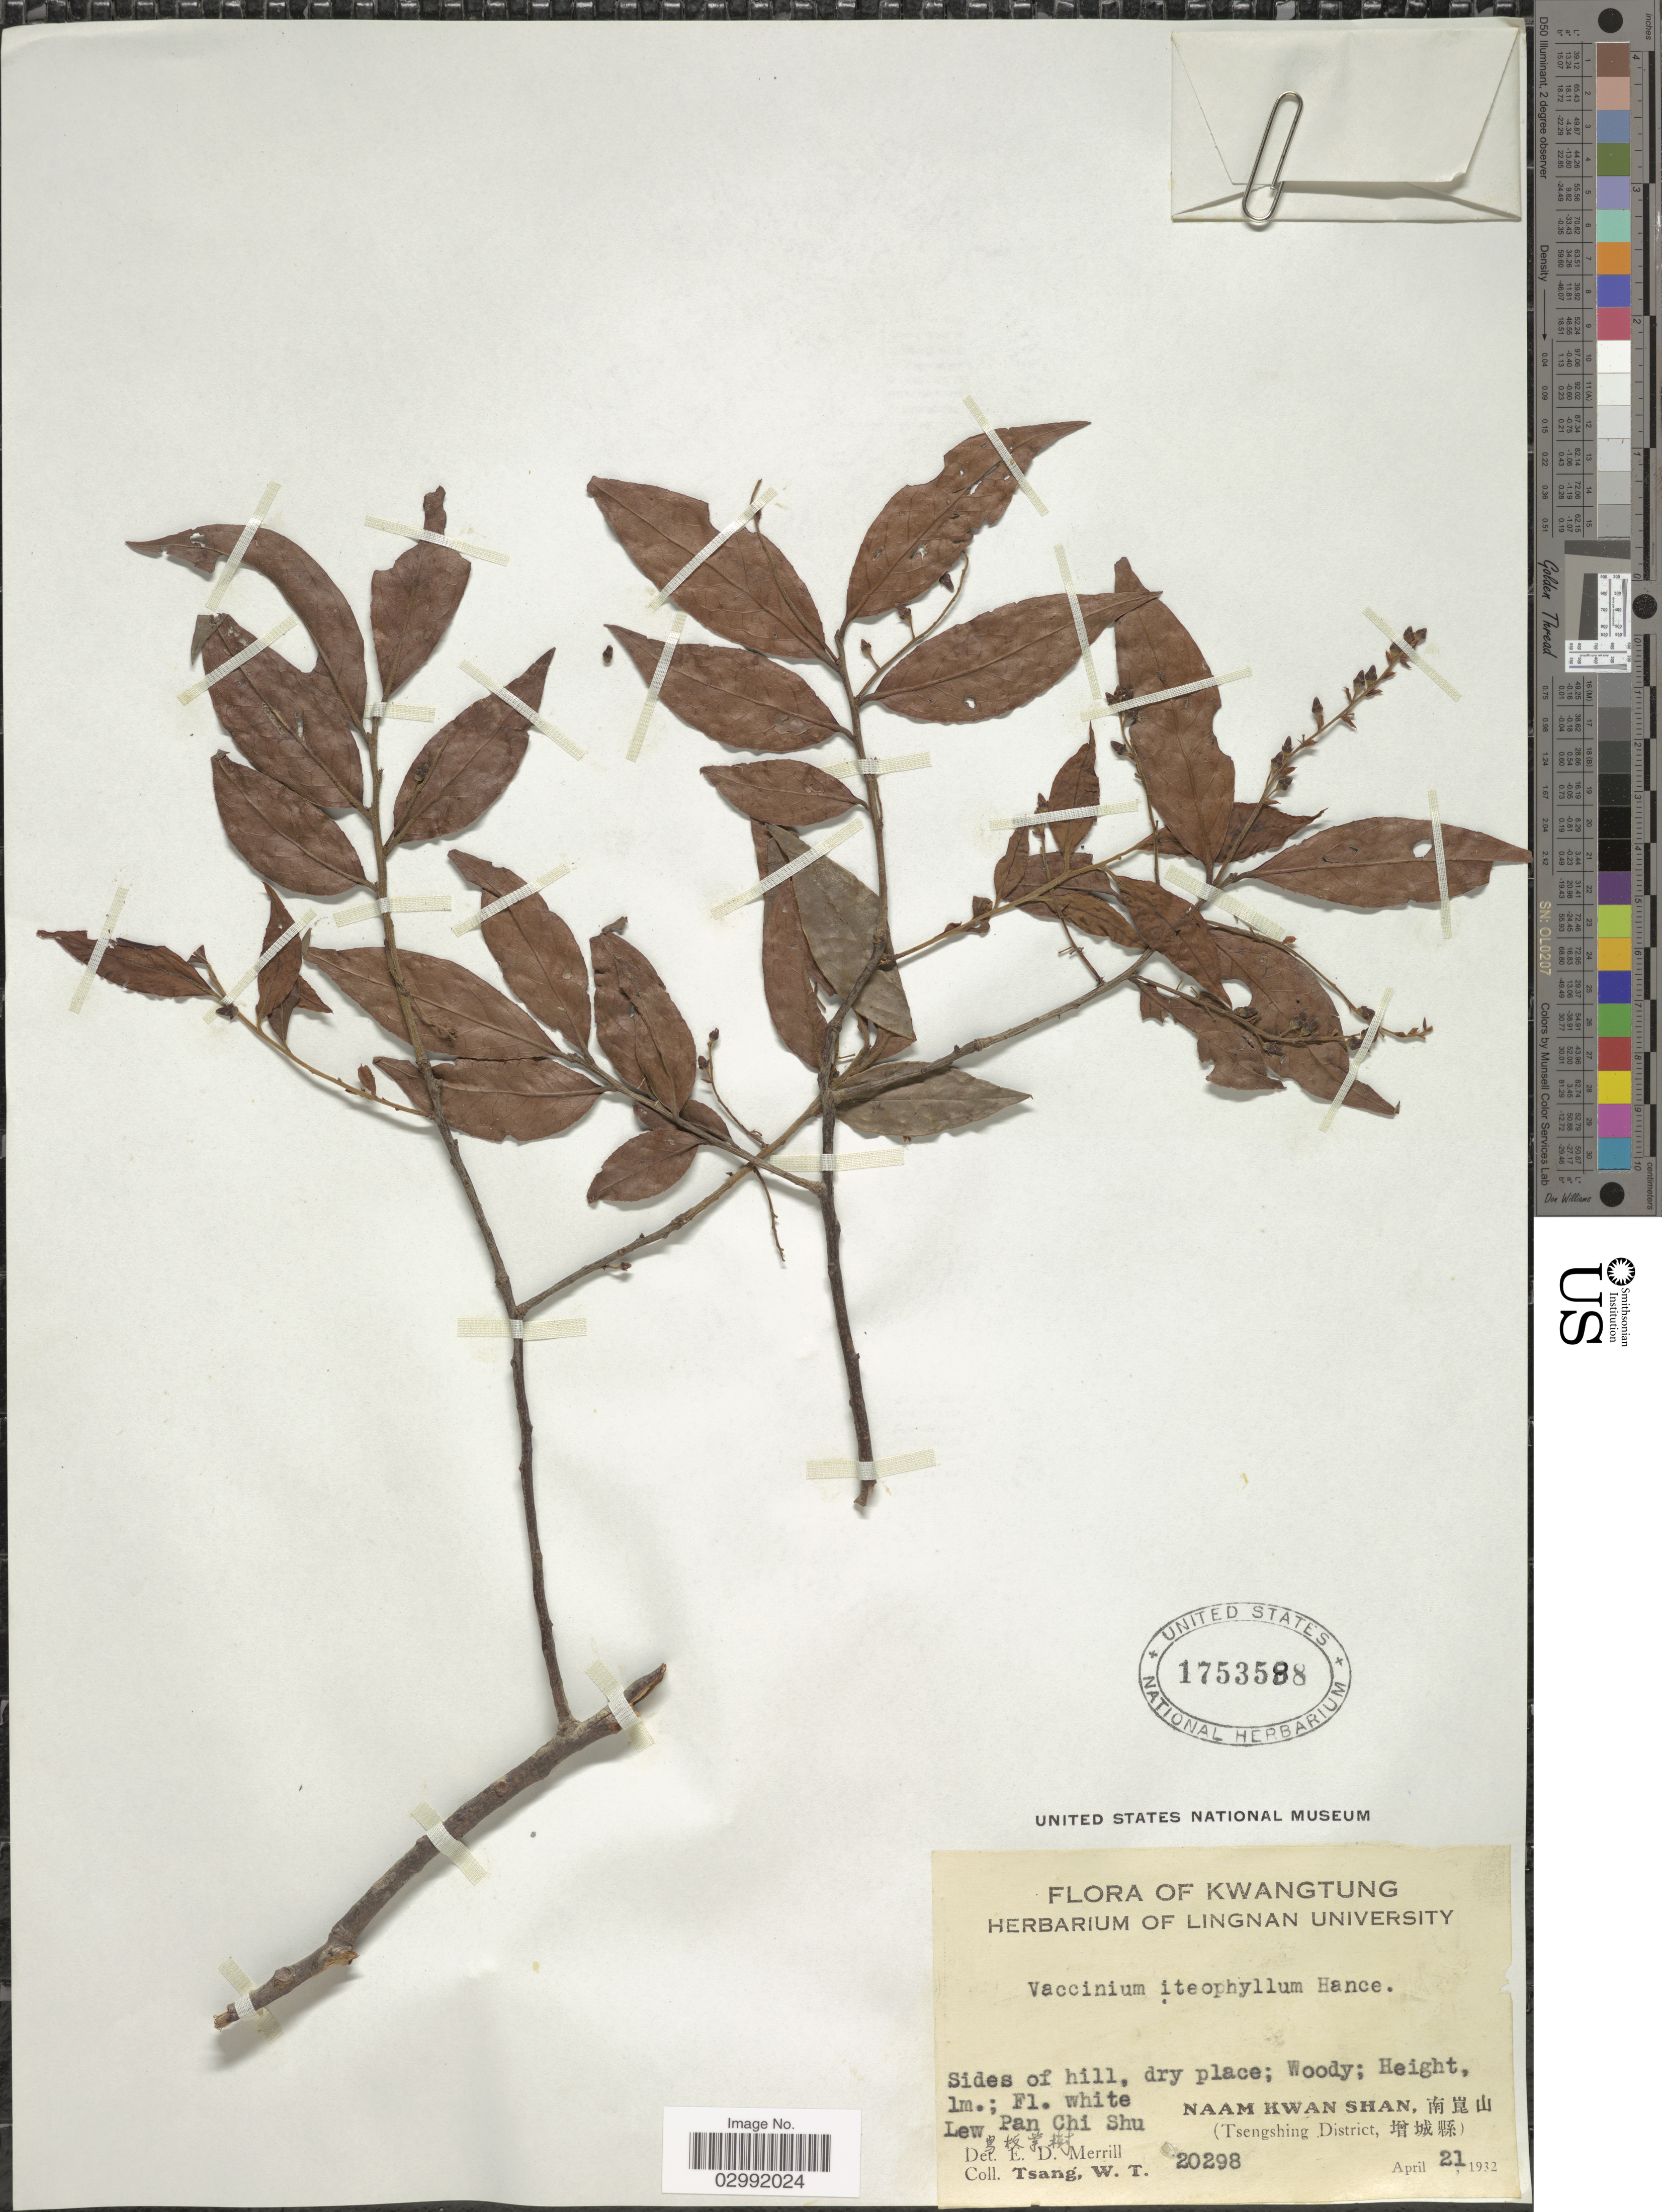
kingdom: Plantae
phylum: Tracheophyta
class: Magnoliopsida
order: Ericales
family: Ericaceae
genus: Vaccinium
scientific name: Vaccinium iteophyllum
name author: Hance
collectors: W. T. Tsang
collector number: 20298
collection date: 1932-04-21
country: China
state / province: Guangdong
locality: Kwangtung, Lew Pan Chi Shu, Naam Kwan Shan (Tsengshing District).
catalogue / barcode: US 1753588